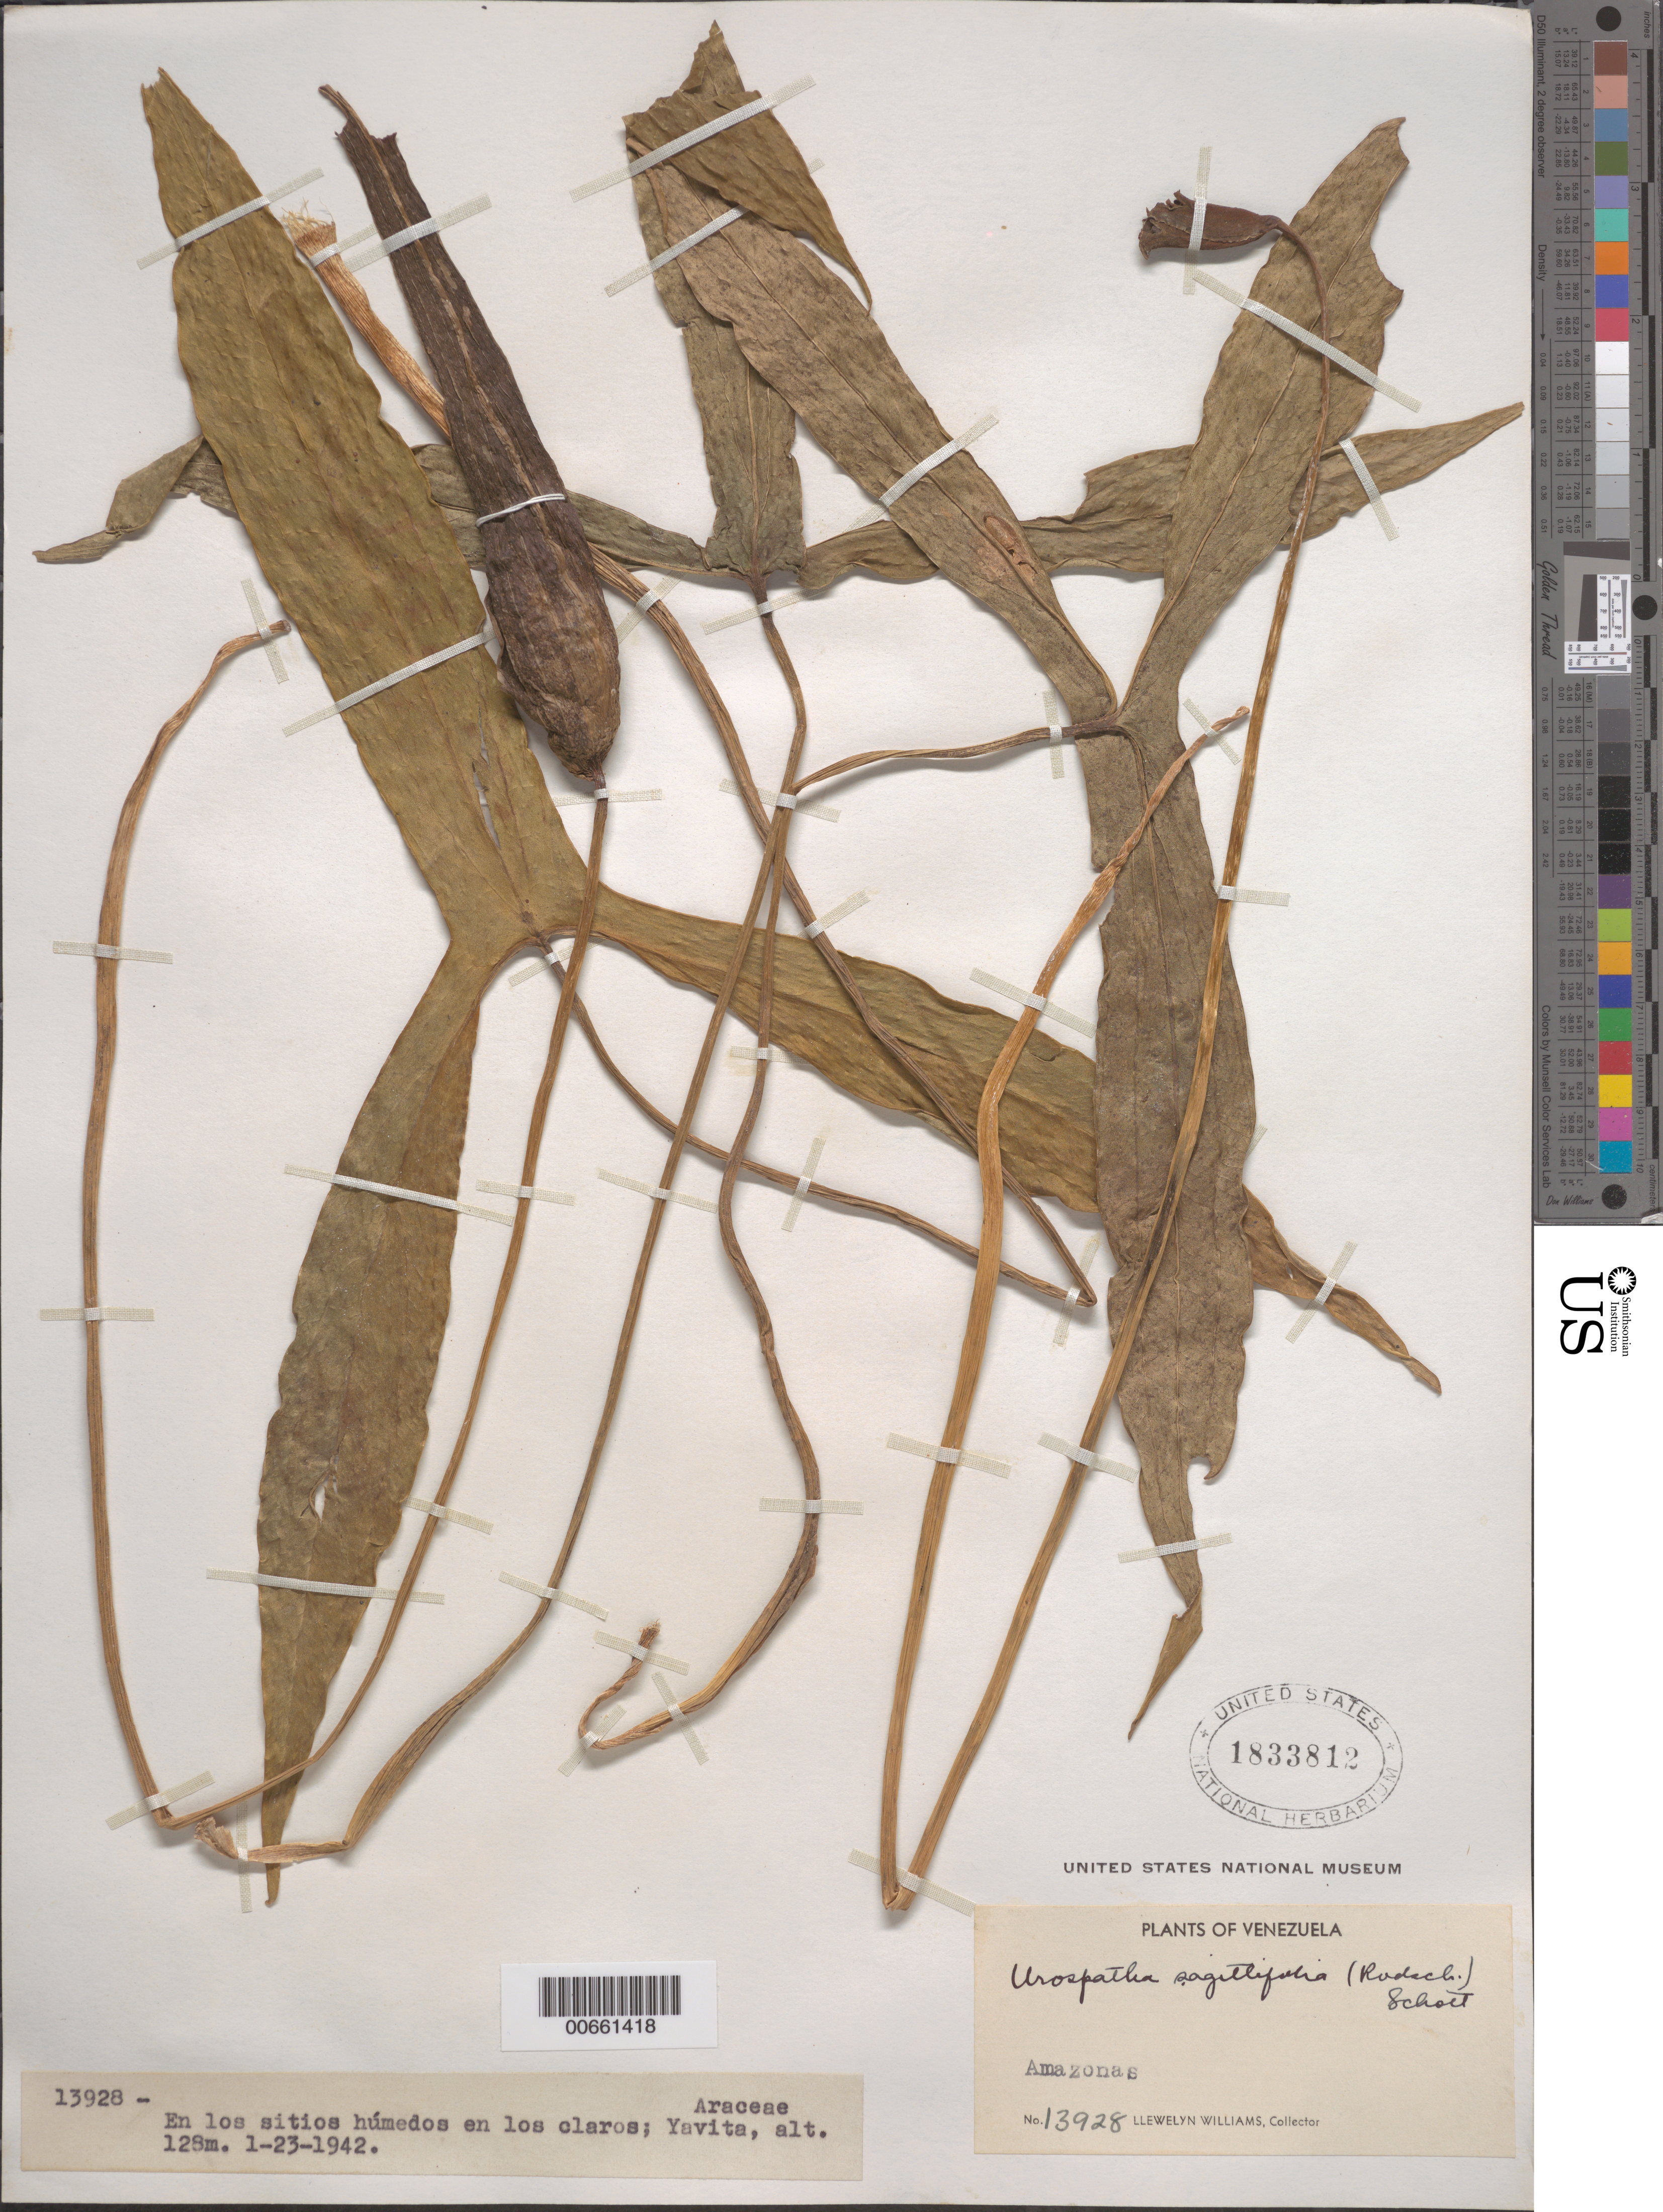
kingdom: Plantae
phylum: Tracheophyta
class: Liliopsida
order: Alismatales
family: Araceae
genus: Urospatha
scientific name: Urospatha sagittifolia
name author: (Rudge) Schott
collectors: Ll. Williams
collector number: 13928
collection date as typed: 23-Jan-42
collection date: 1942-01-23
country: Venezuela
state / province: Amazonas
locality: Yavita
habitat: Wet sites in clearings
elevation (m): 128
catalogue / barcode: US 1833812